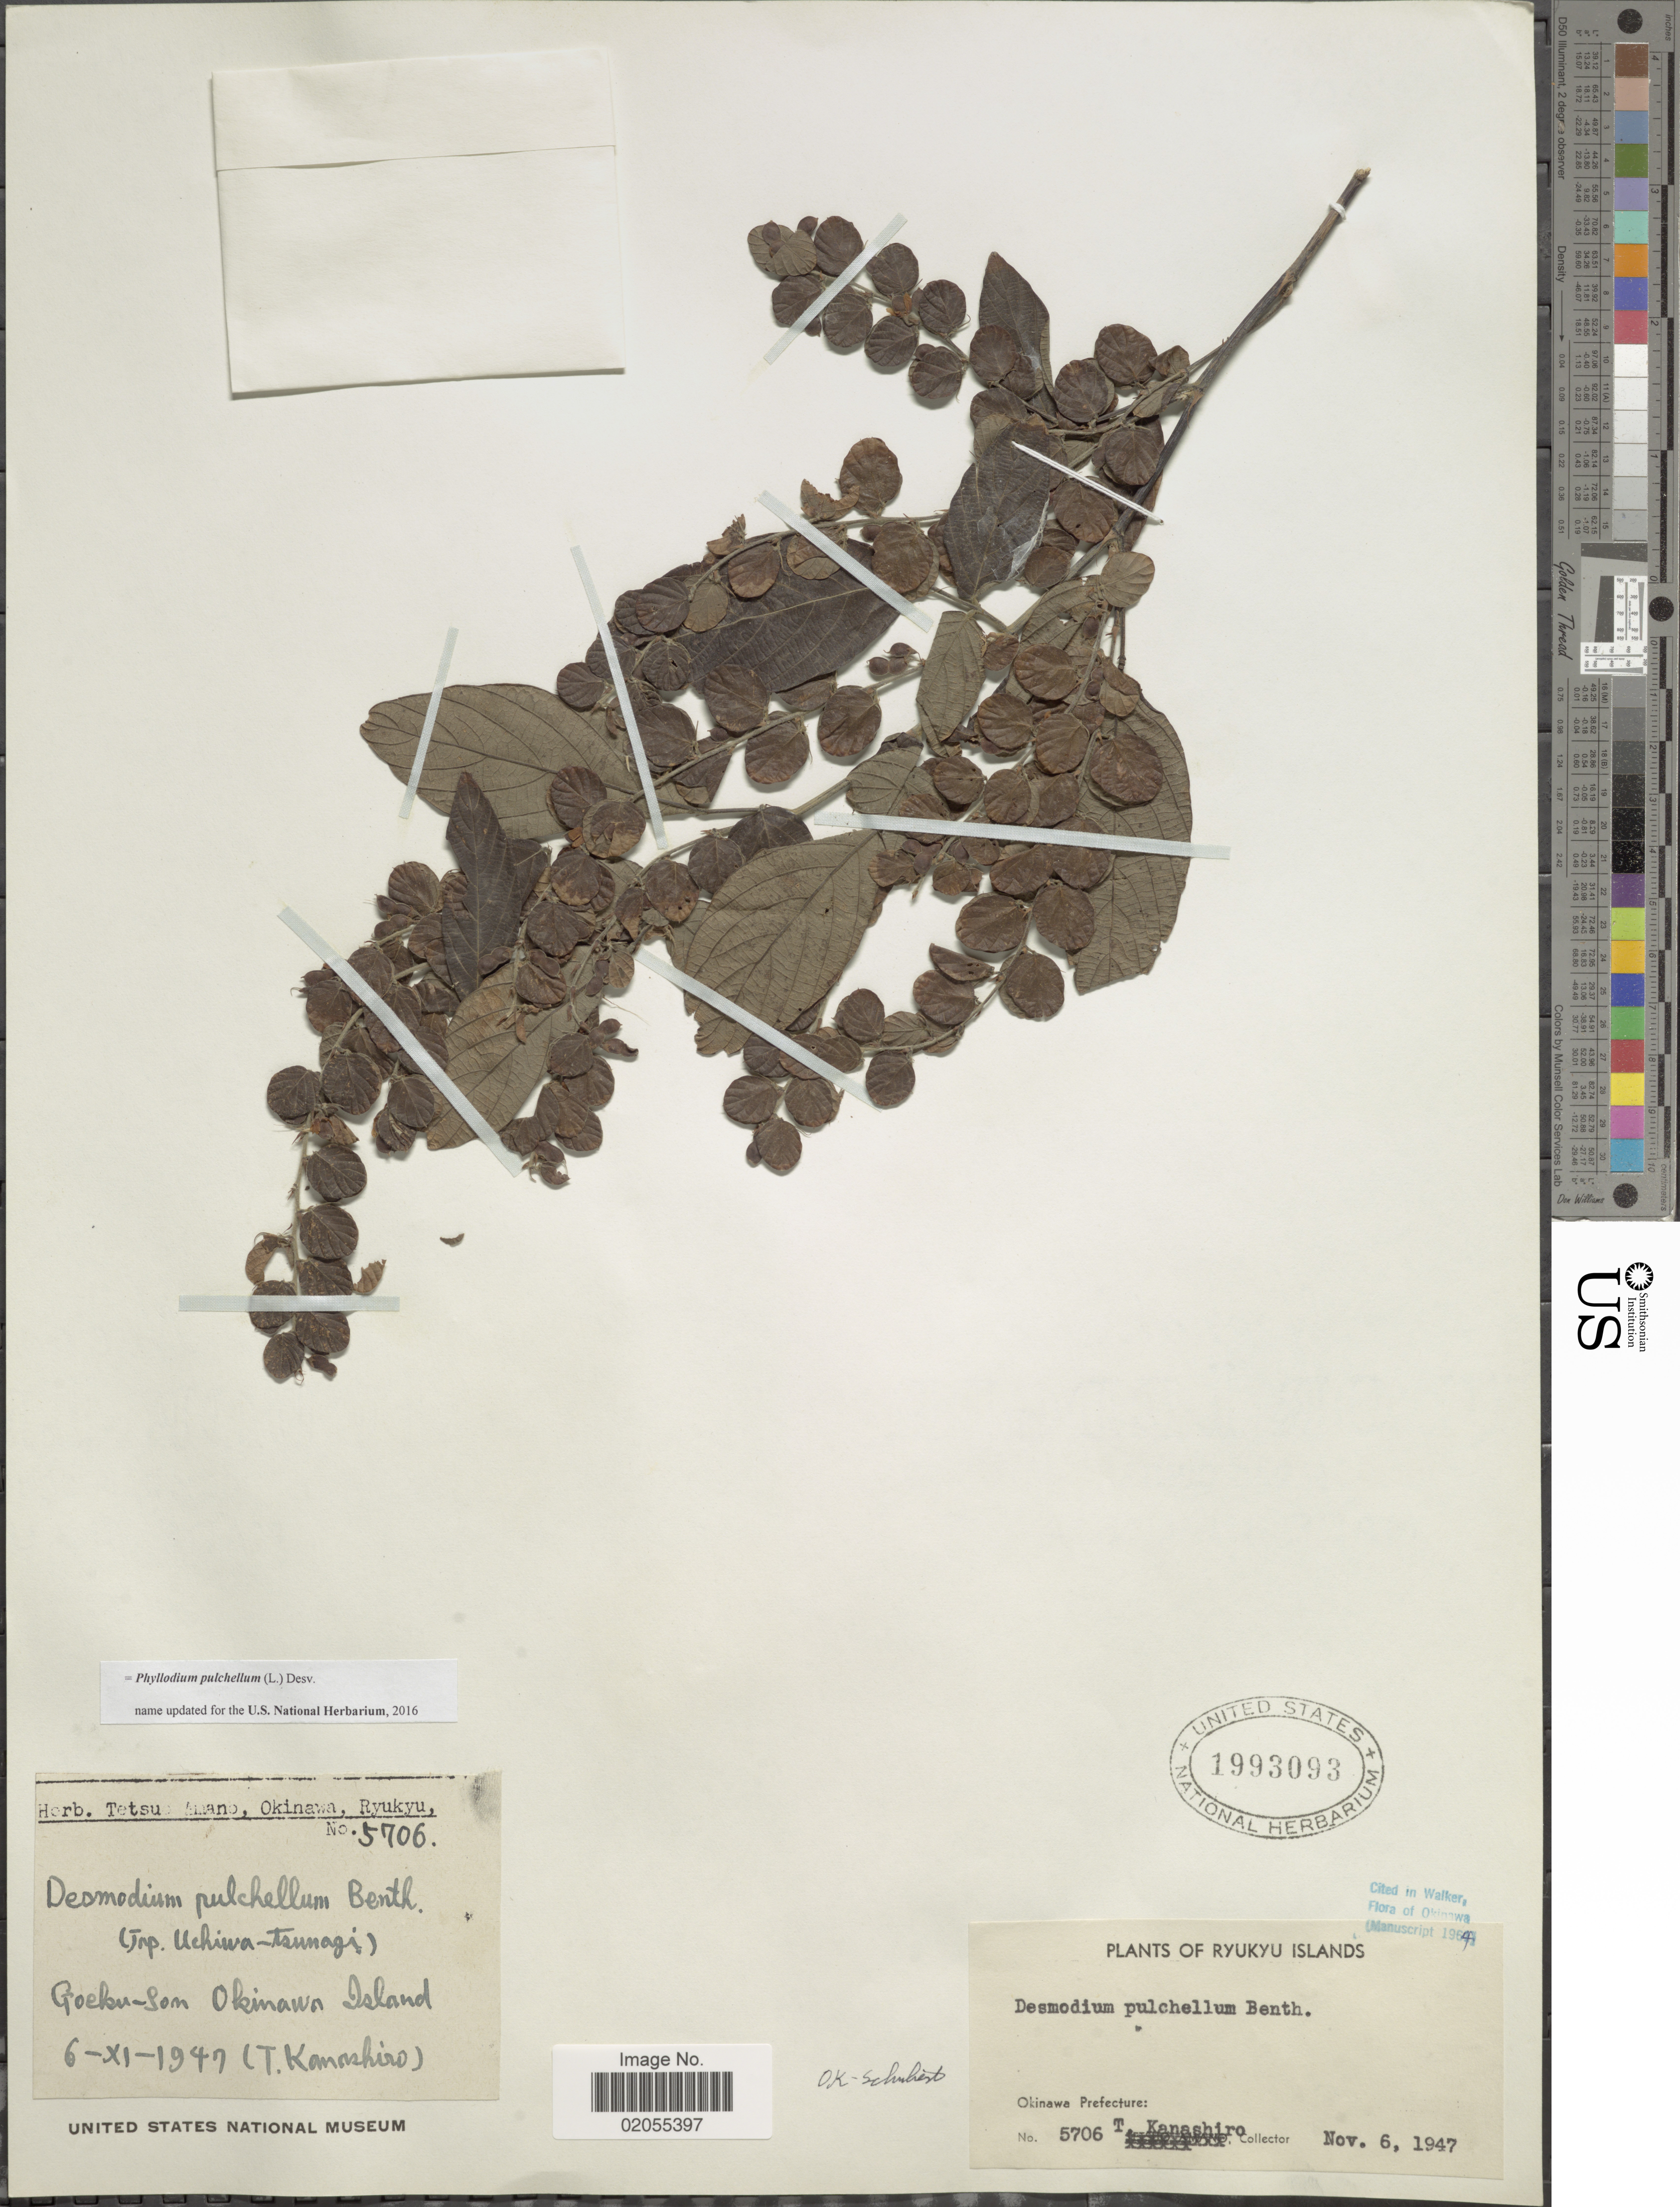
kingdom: Plantae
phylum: Tracheophyta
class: Magnoliopsida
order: Fabales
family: Fabaceae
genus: Phyllodium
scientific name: Phyllodium pulchellum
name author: (L.) Desv.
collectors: T. Kanashiro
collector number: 5706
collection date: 1947-11-06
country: Japan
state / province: Okinawa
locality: Ryukyu Islands, Goeku-Son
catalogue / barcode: US 1993093